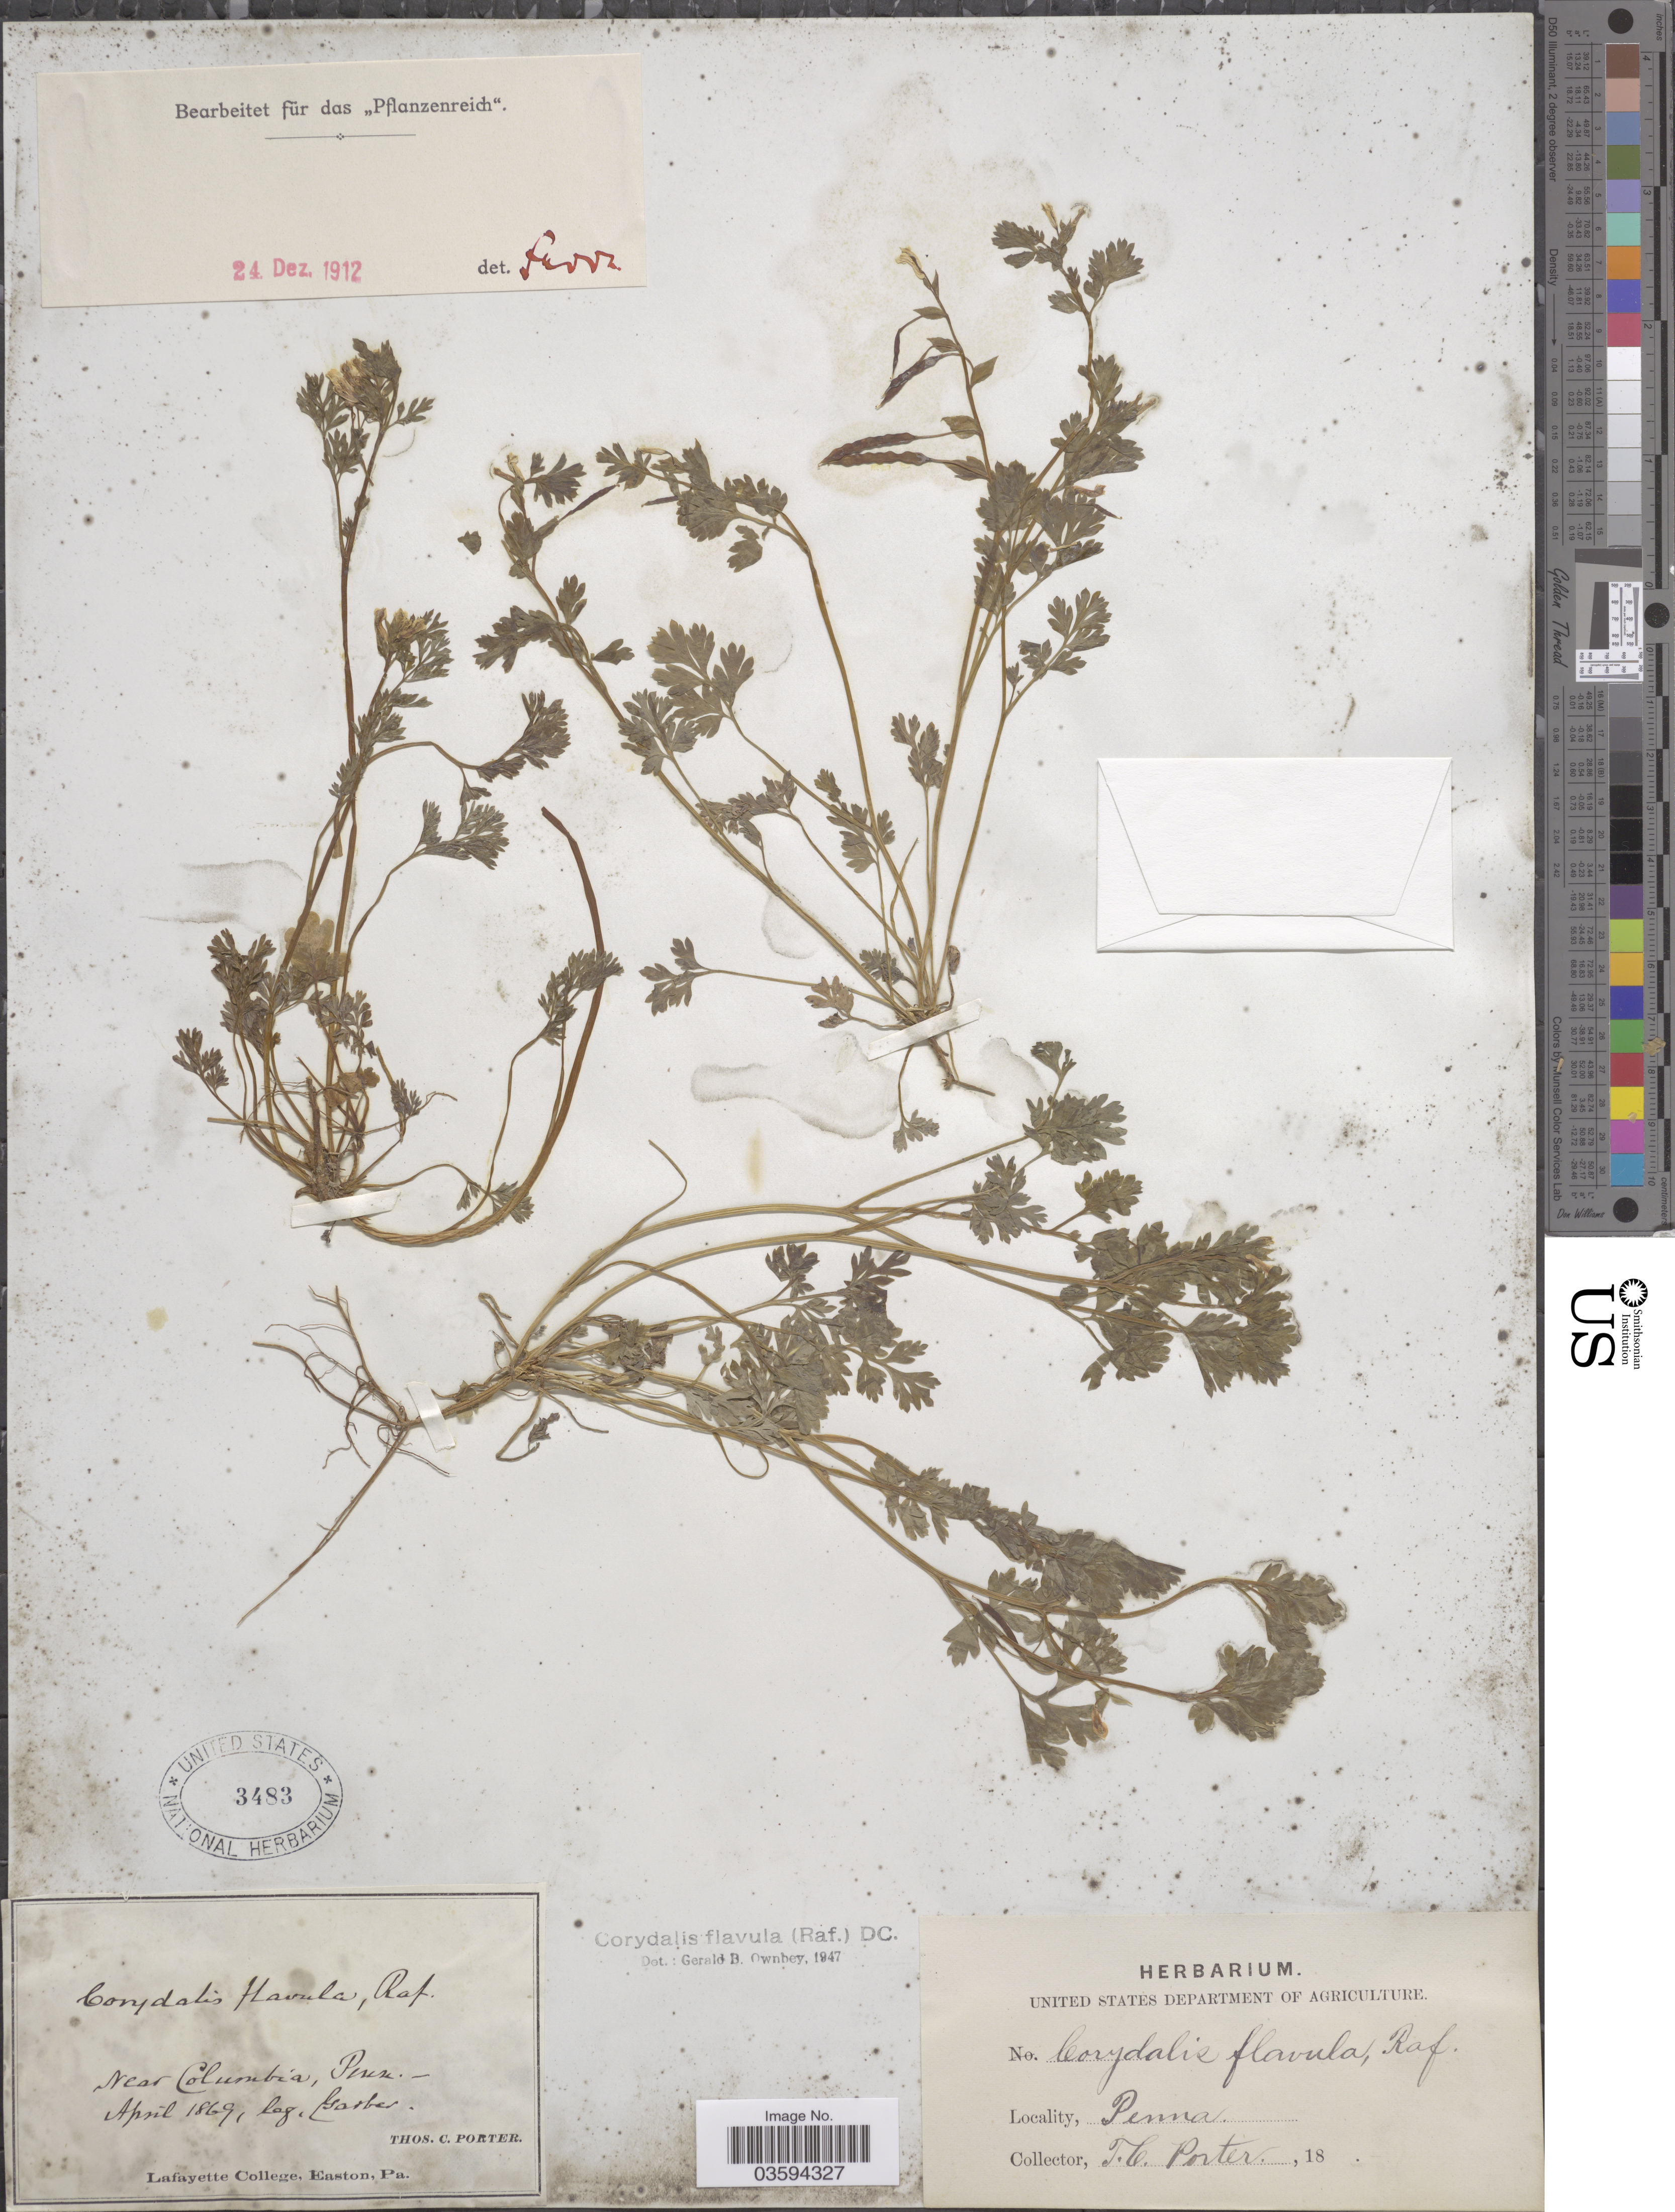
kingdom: Plantae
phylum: Tracheophyta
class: Magnoliopsida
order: Ranunculales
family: Papaveraceae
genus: Corydalis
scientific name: Corydalis flavula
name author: (Raf.) DC.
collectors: -- Garber & T. Porter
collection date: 1869-04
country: United States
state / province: Pennsylvania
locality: Near Columbia.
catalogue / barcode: US 3483